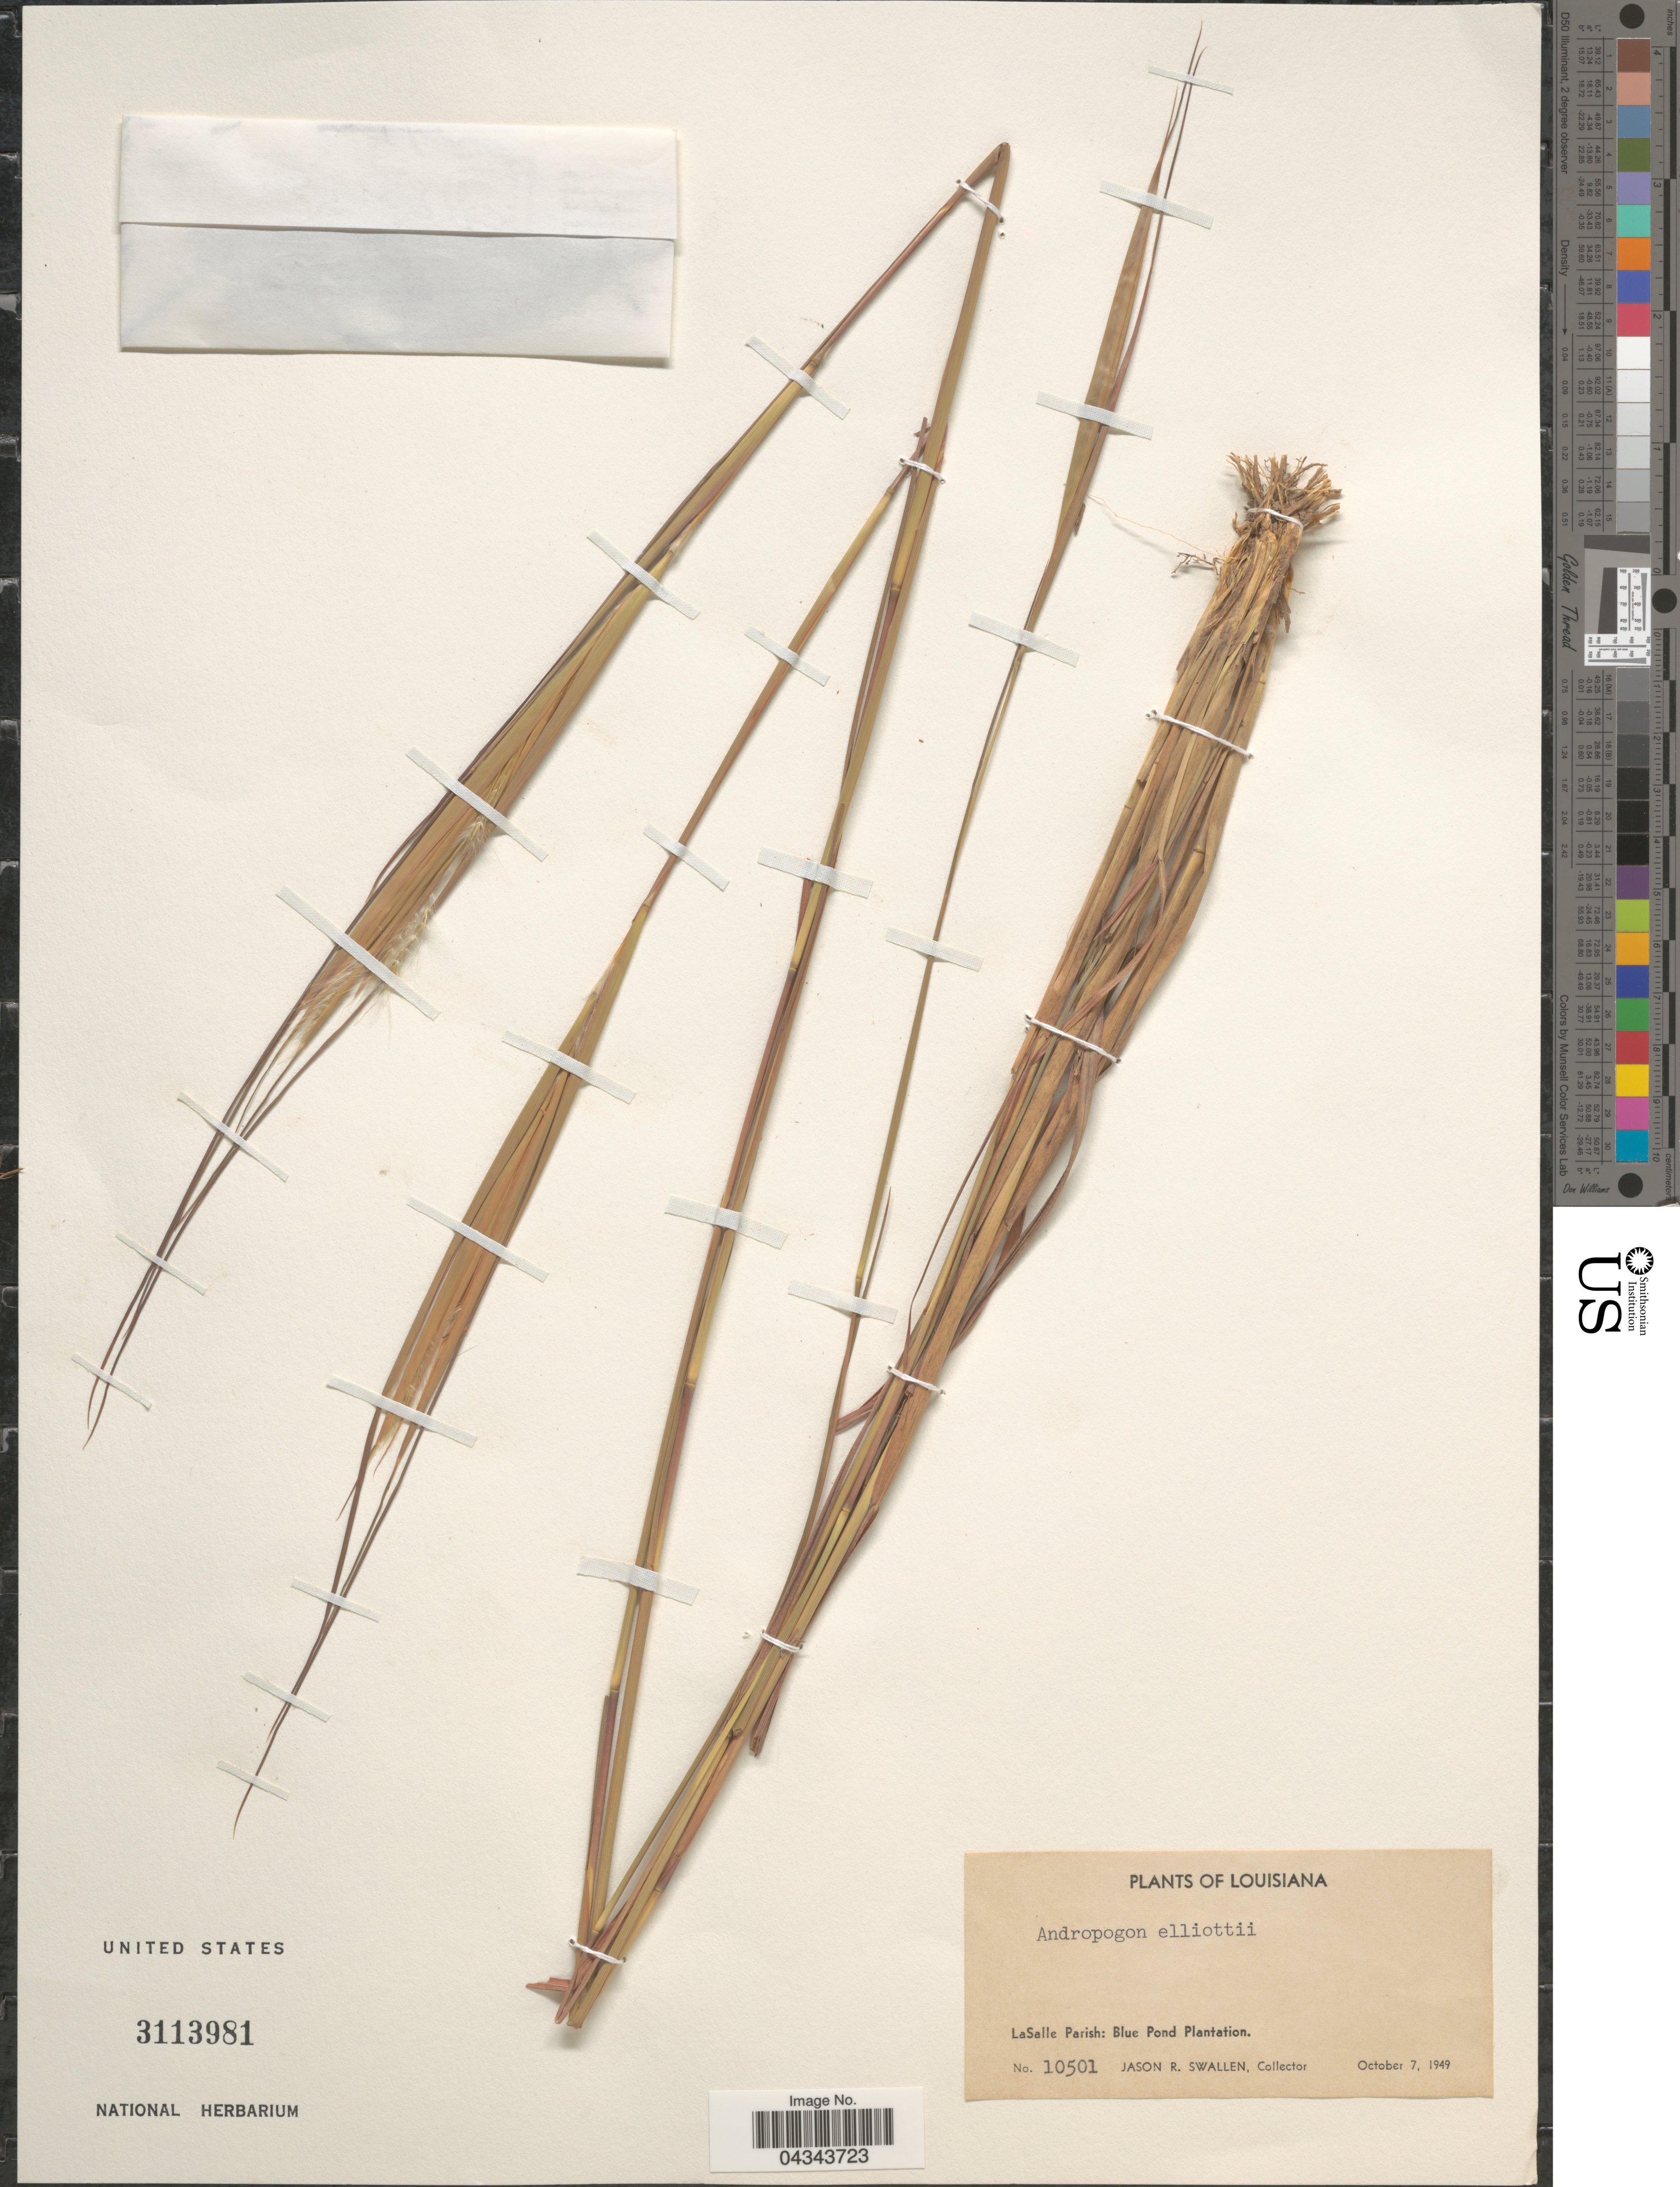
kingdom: Plantae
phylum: Tracheophyta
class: Liliopsida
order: Poales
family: Poaceae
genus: Andropogon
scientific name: Andropogon ternarius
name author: Michx.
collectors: J. R. Swallen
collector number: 10501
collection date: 1949-10-07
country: United States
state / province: Louisiana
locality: LaSalle Parish: Blue Pond Plantation.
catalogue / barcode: US 3113981